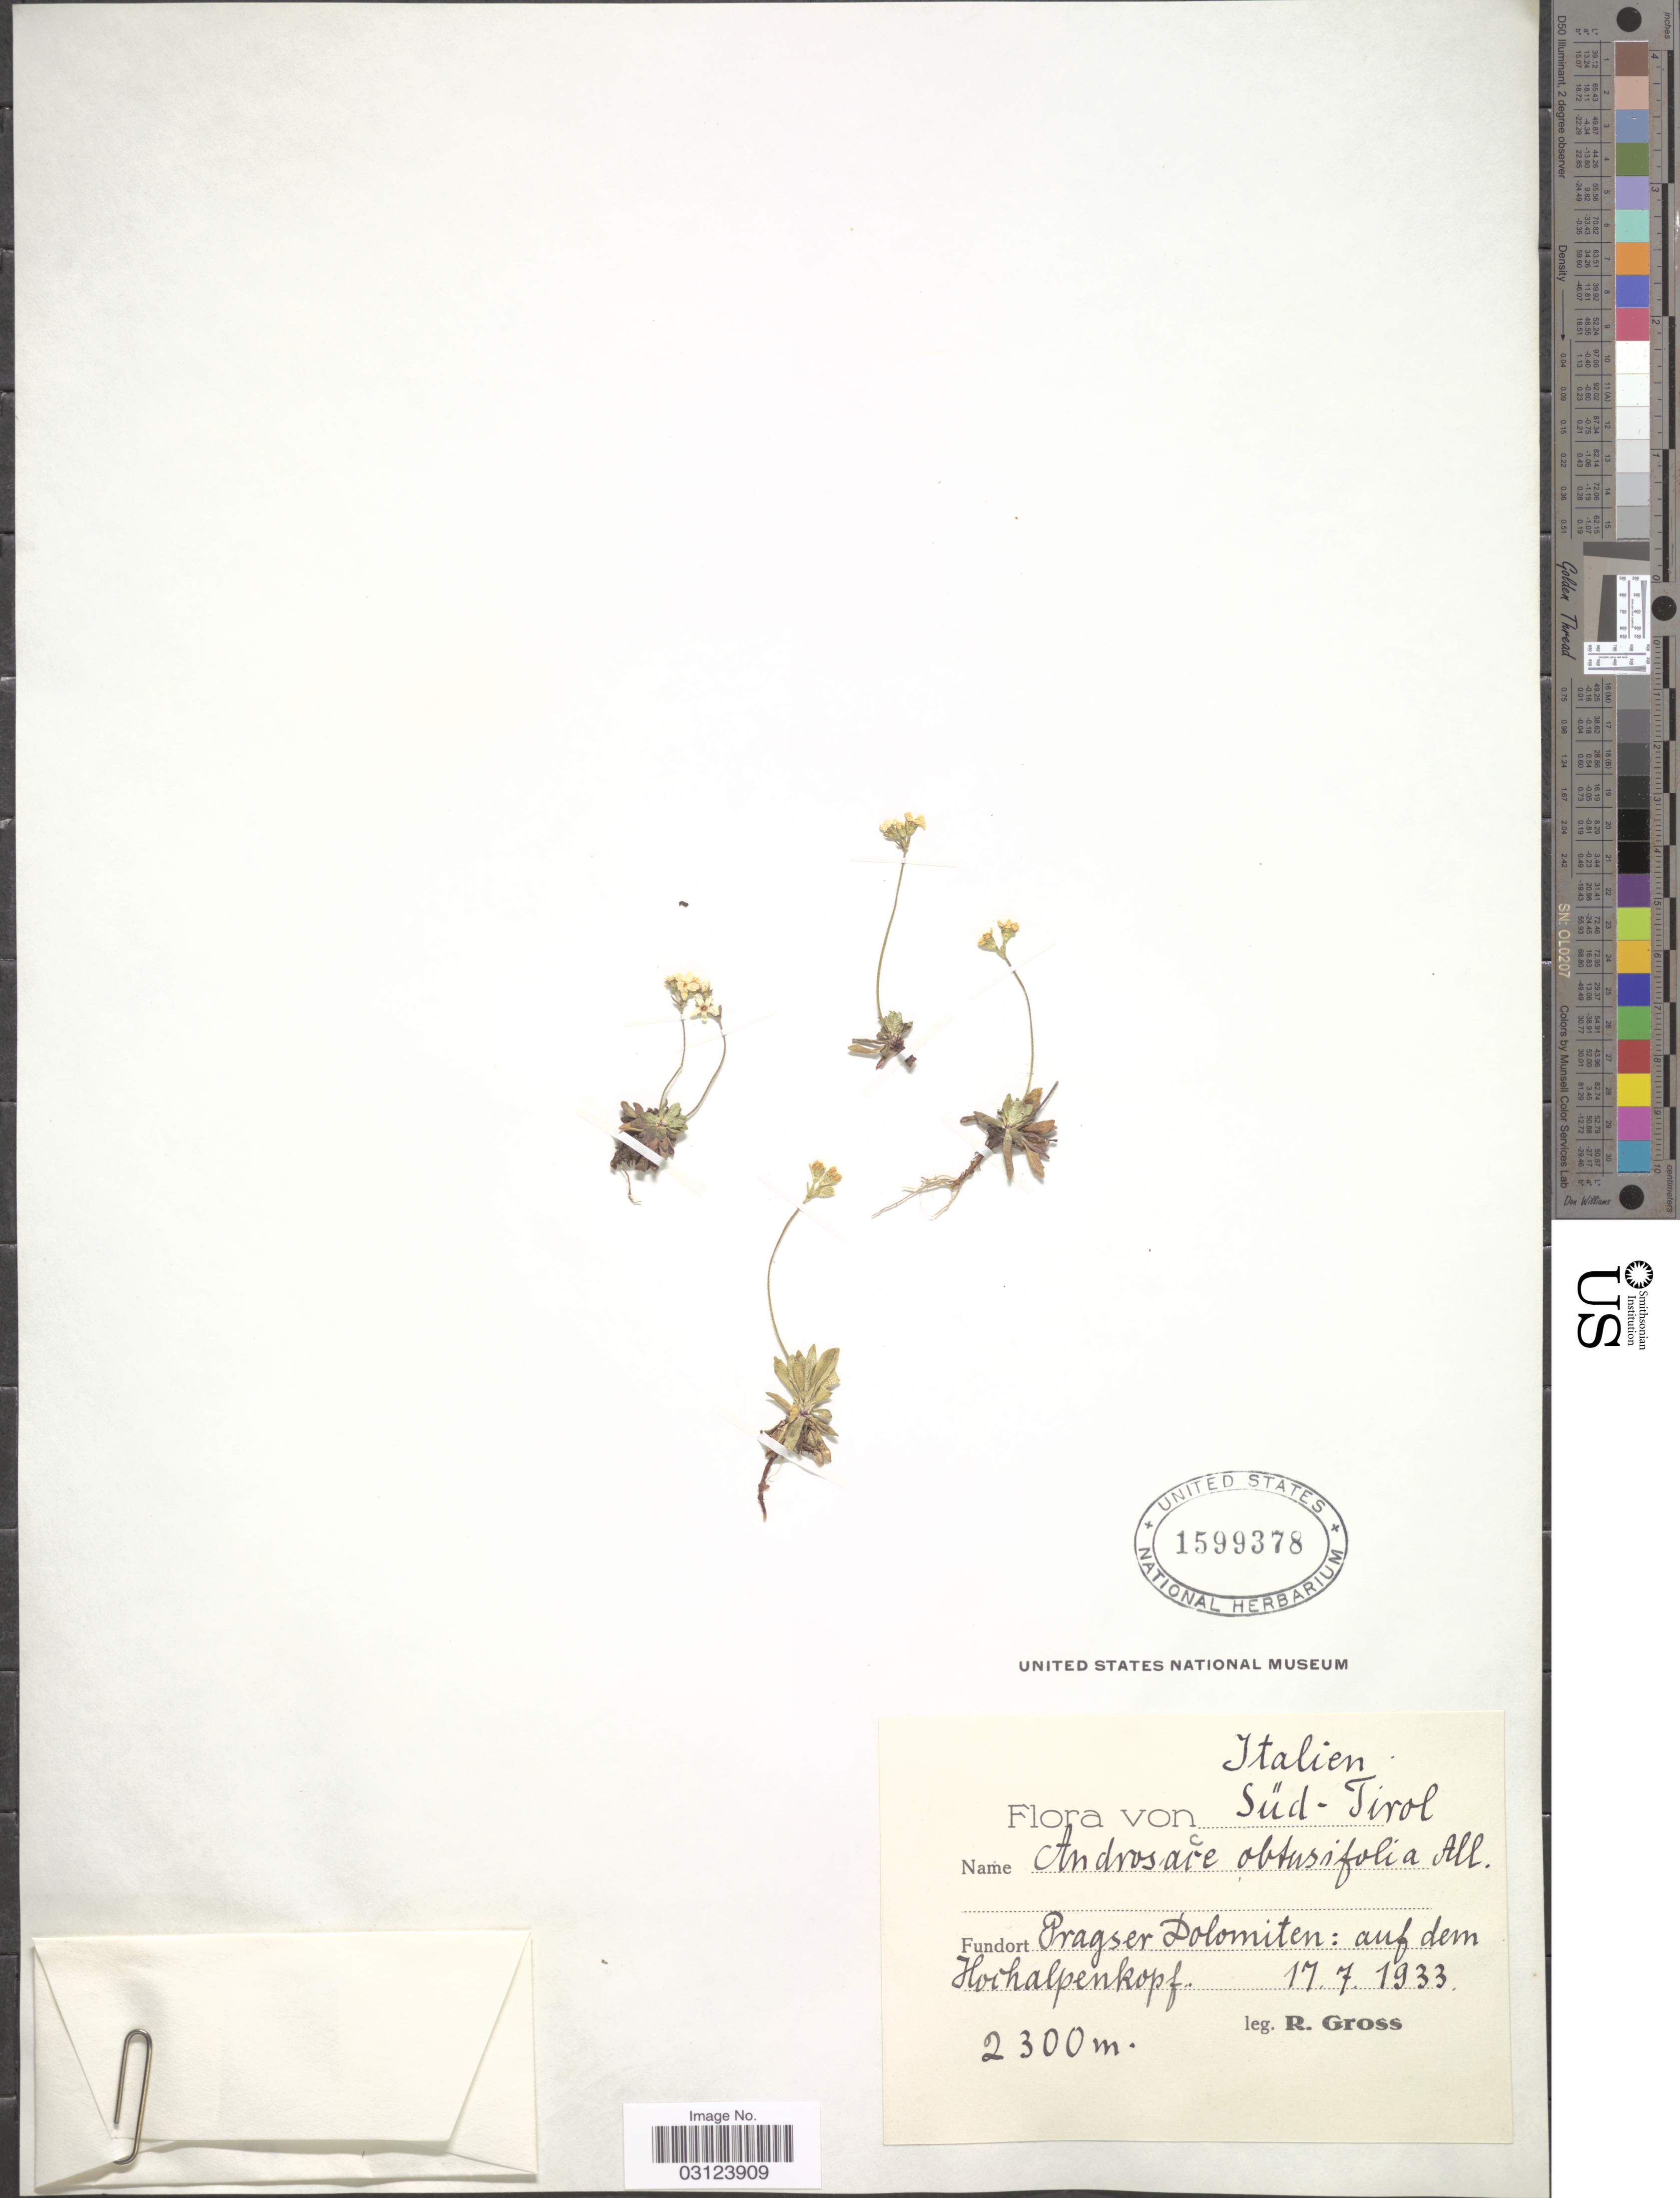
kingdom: Plantae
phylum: Tracheophyta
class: Magnoliopsida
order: Ericales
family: Primulaceae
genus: Androsace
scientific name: Androsace obtusifolia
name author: All.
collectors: R. Gross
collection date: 1933-07-17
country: Italy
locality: Süd-Tirol, Pragser Dolomiten: auf dem Hochalpenkopf.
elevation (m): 2300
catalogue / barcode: US 1599378